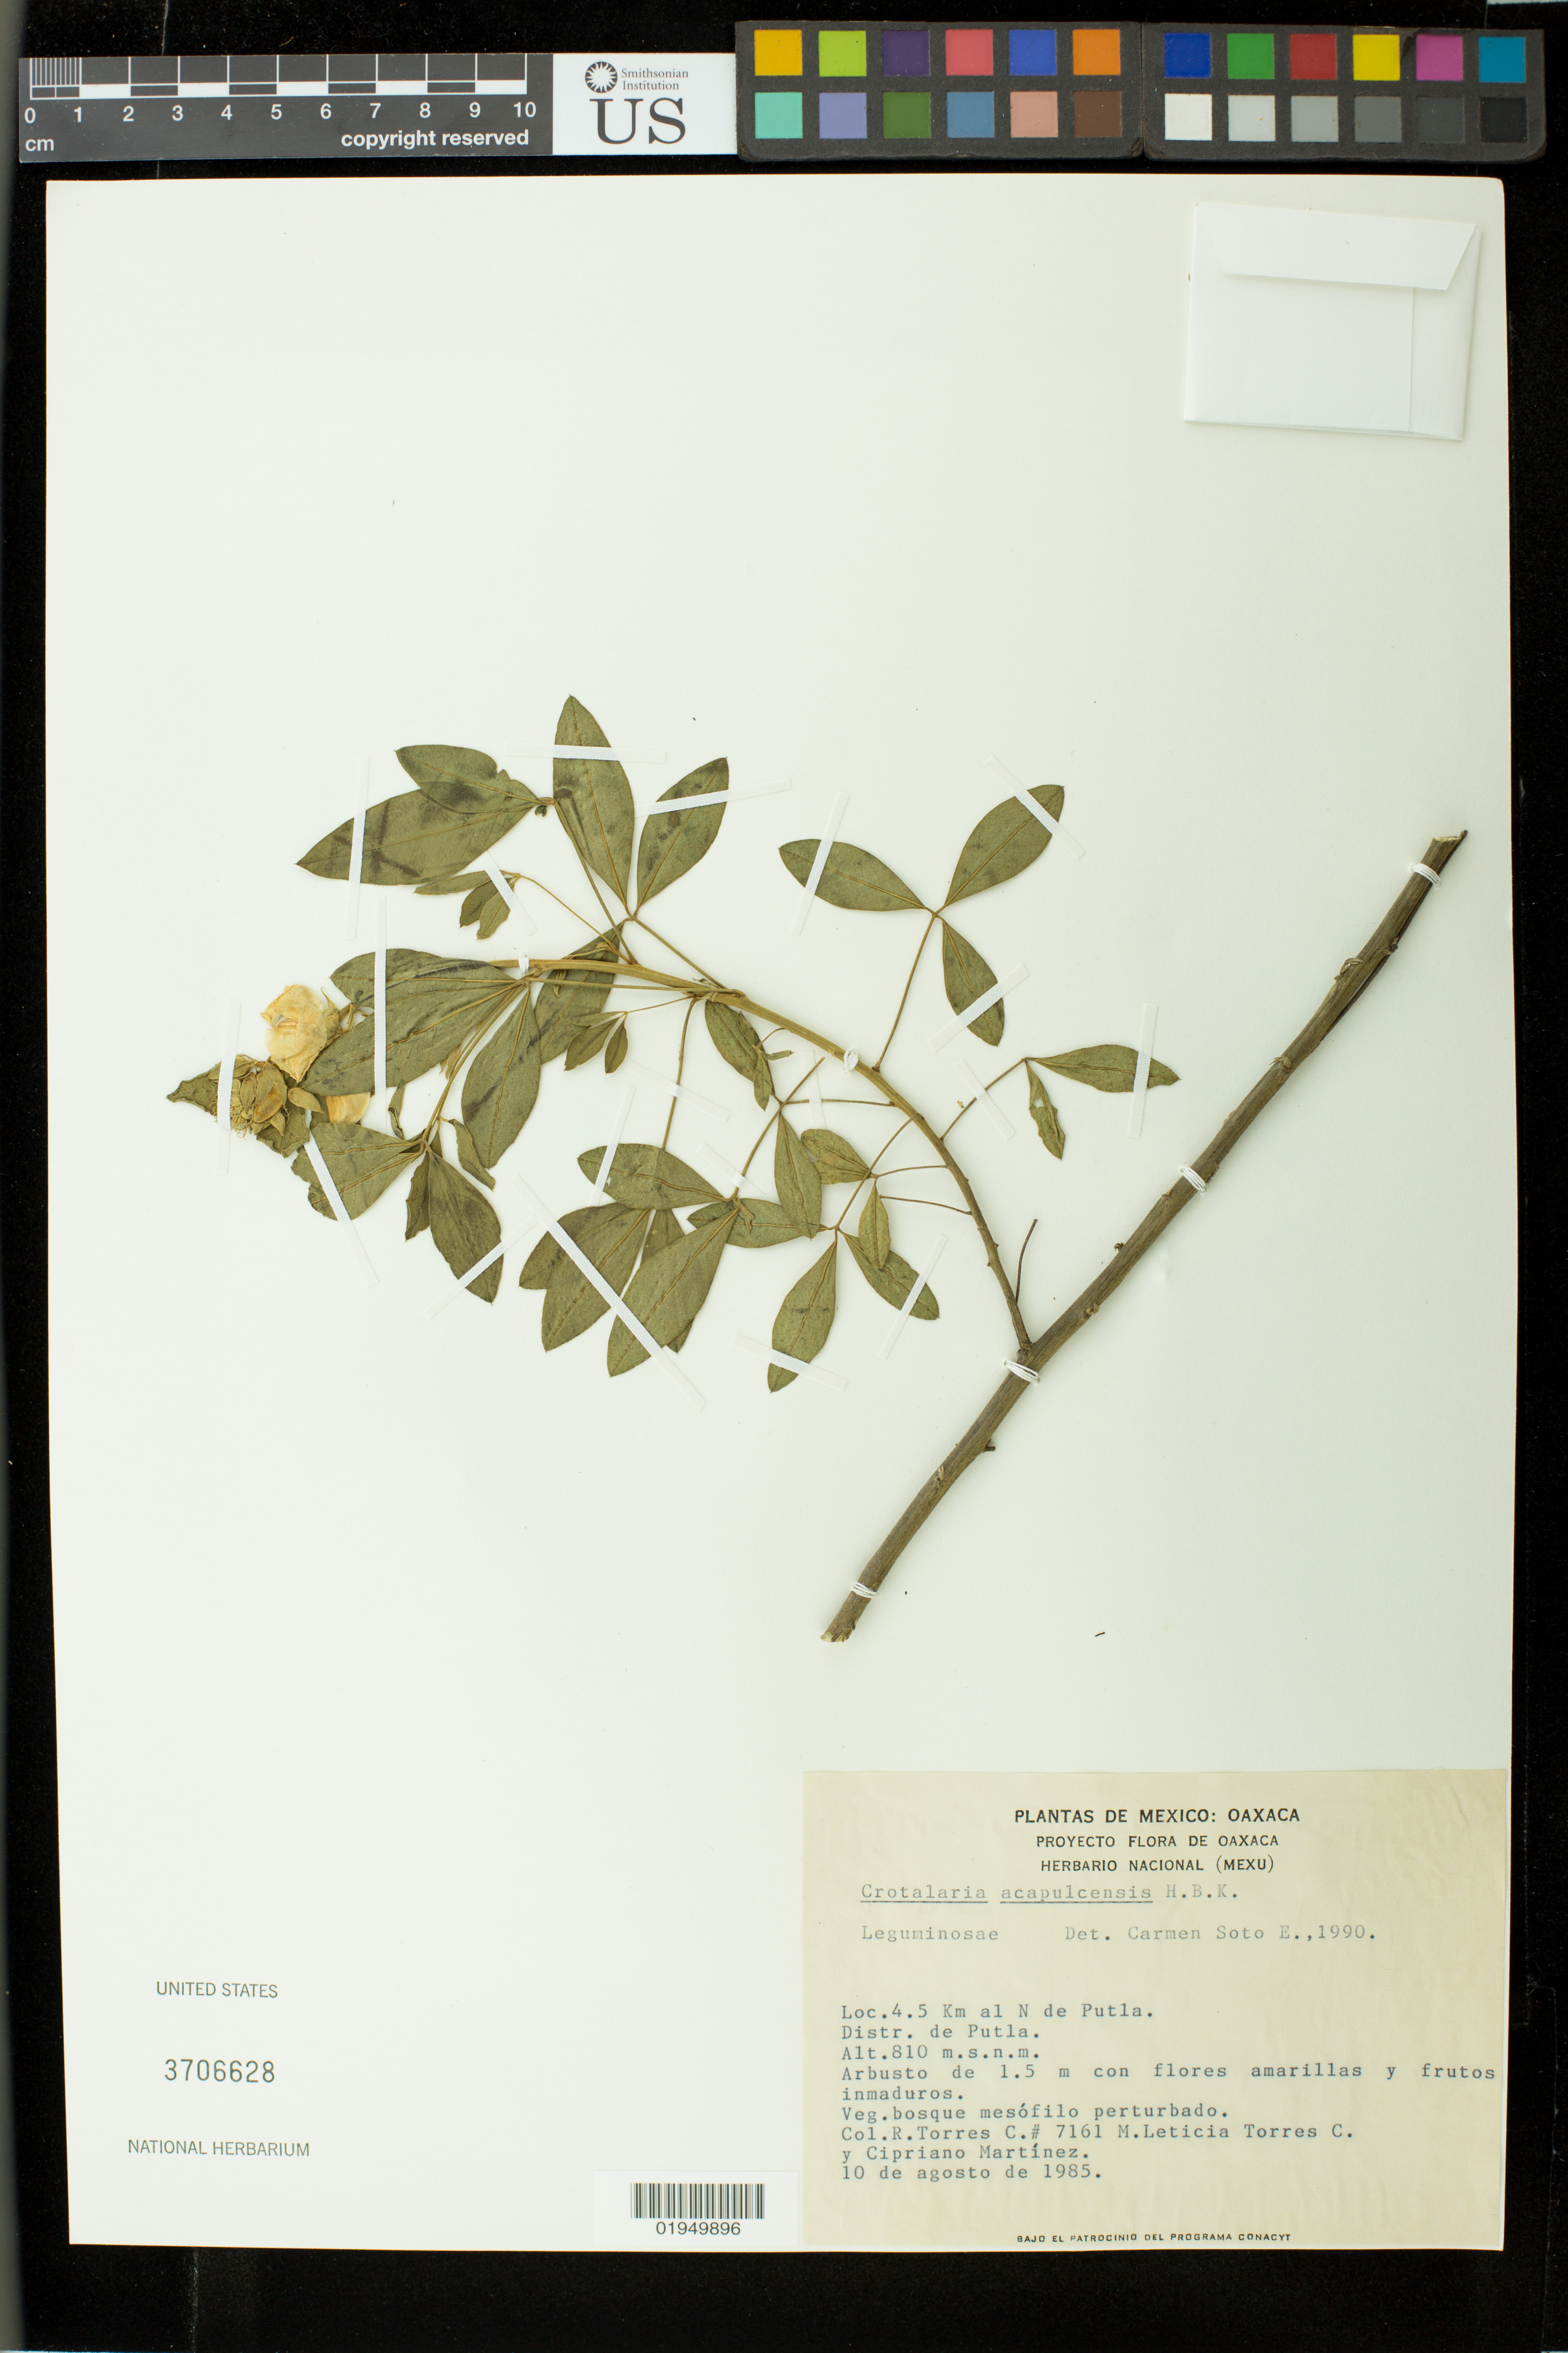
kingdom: Plantae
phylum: Tracheophyta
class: Magnoliopsida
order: Fabales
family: Fabaceae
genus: Crotalaria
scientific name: Crotalaria acapulcensis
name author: Hook. & Arn.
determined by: Soto-Estrada, Carmen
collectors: R. Torres C., M. Torres C. & C. Martínez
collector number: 7161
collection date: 1985-08-10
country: Mexico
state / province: Oaxaca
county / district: Putla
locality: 4.5 km al N de Putla.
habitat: Bosque mesofilo perturbado.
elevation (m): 810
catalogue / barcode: US 3706628